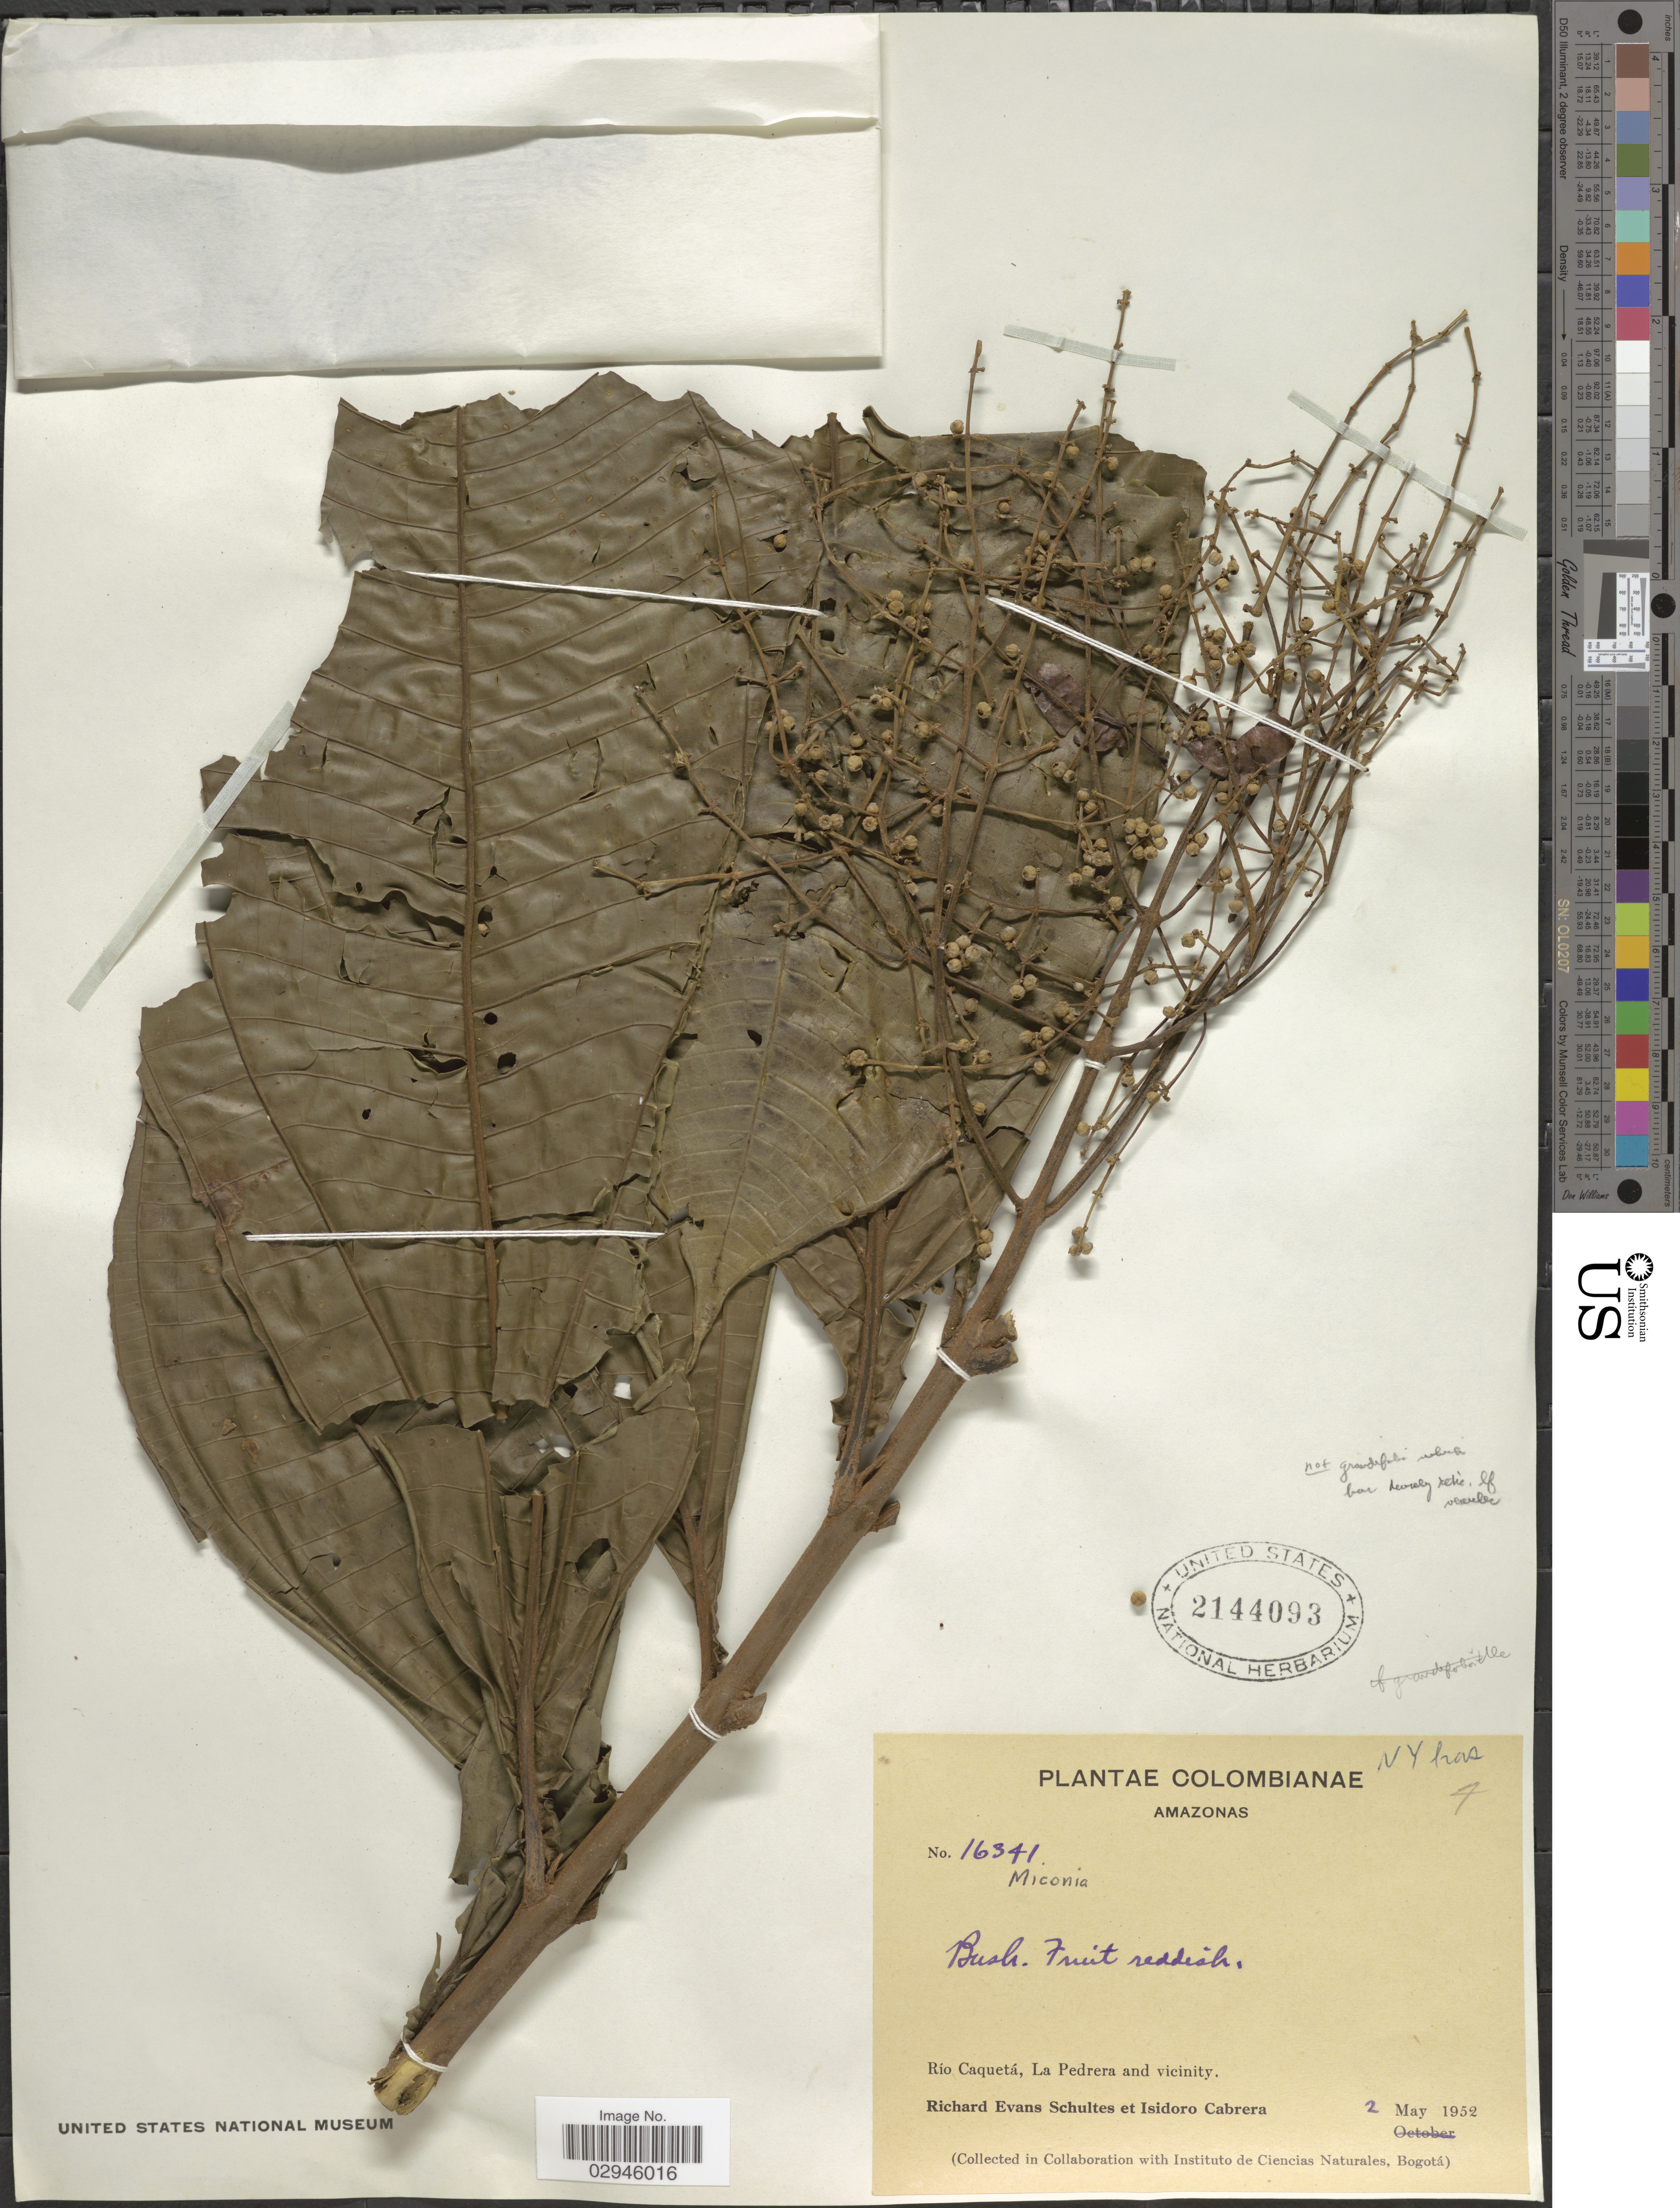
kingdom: Plantae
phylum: Tracheophyta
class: Magnoliopsida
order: Myrtales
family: Melastomataceae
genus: Miconia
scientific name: Miconia sp.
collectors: R. E. Schultes & I. Cabrera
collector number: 16341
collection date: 1952-05-02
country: Colombia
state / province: Amazônas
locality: Río Caquetá, La Pedrera and vicinity.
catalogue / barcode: US 2144093